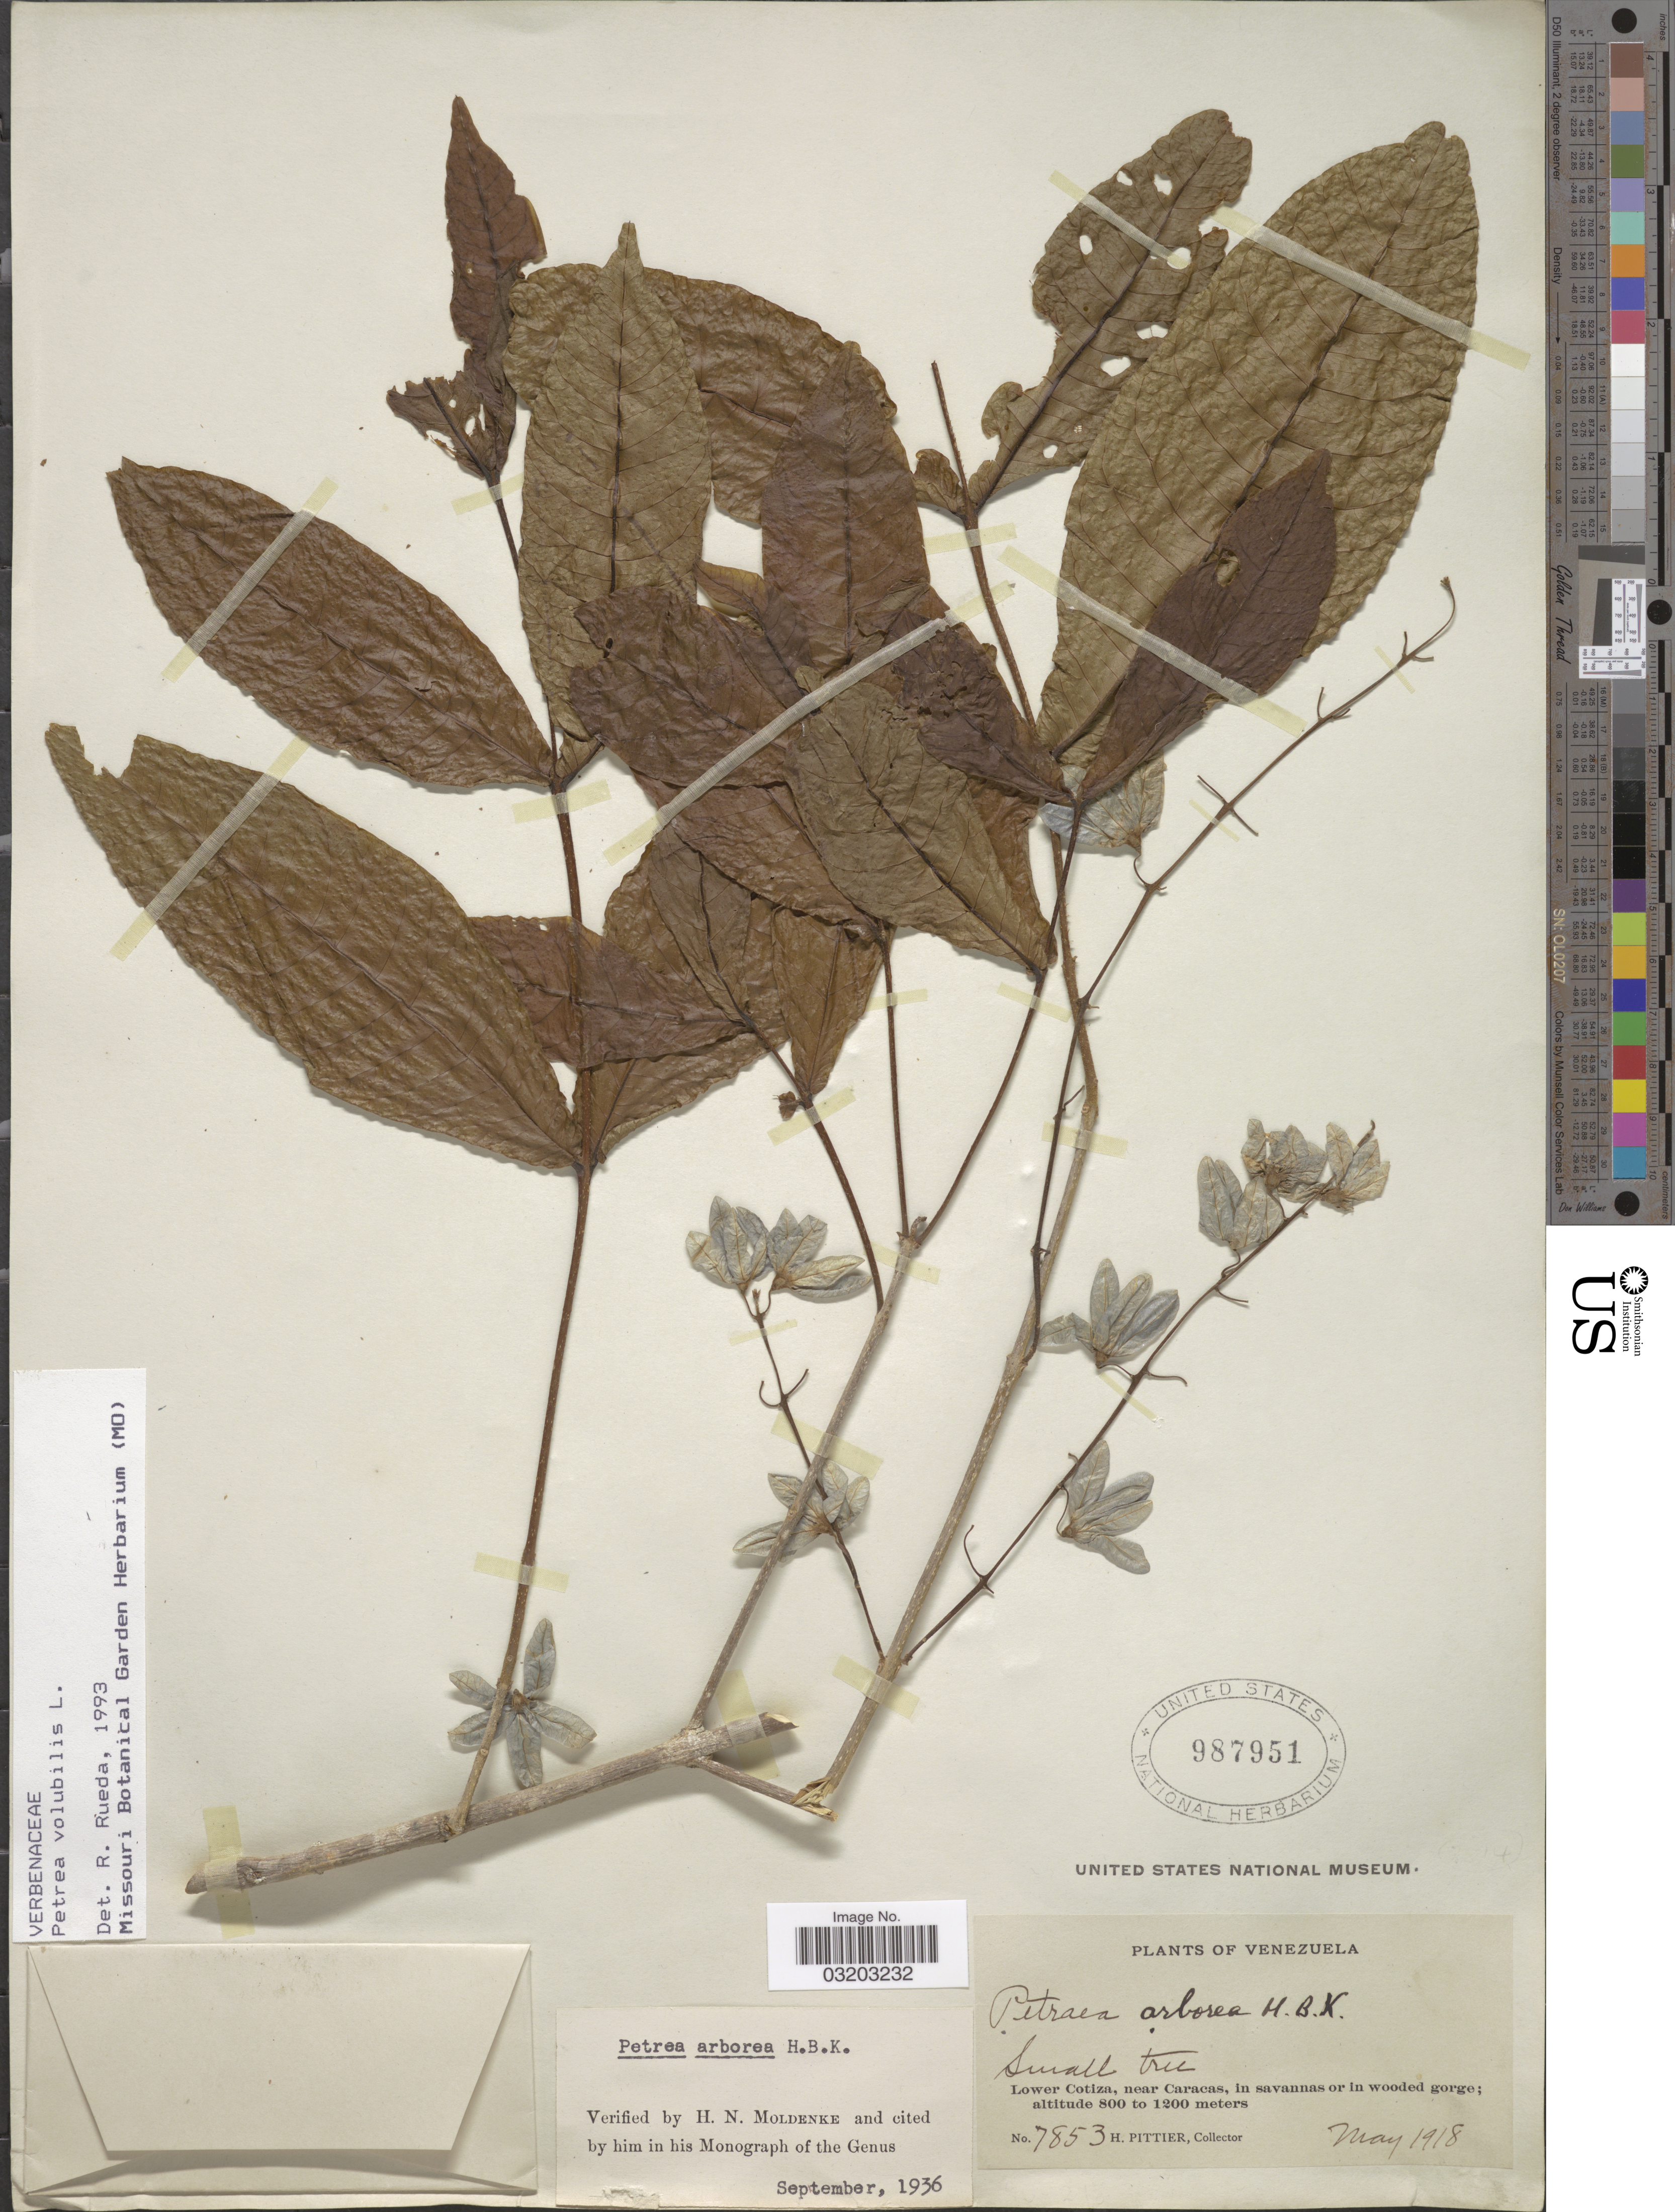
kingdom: Plantae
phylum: Tracheophyta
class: Magnoliopsida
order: Lamiales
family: Verbenaceae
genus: Petrea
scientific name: Petrea volubilis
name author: L.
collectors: H. F. Pittier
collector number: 7853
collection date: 1918-05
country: Venezuela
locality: Lower Cotiza, near Caracas.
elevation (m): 800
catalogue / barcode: US 987951